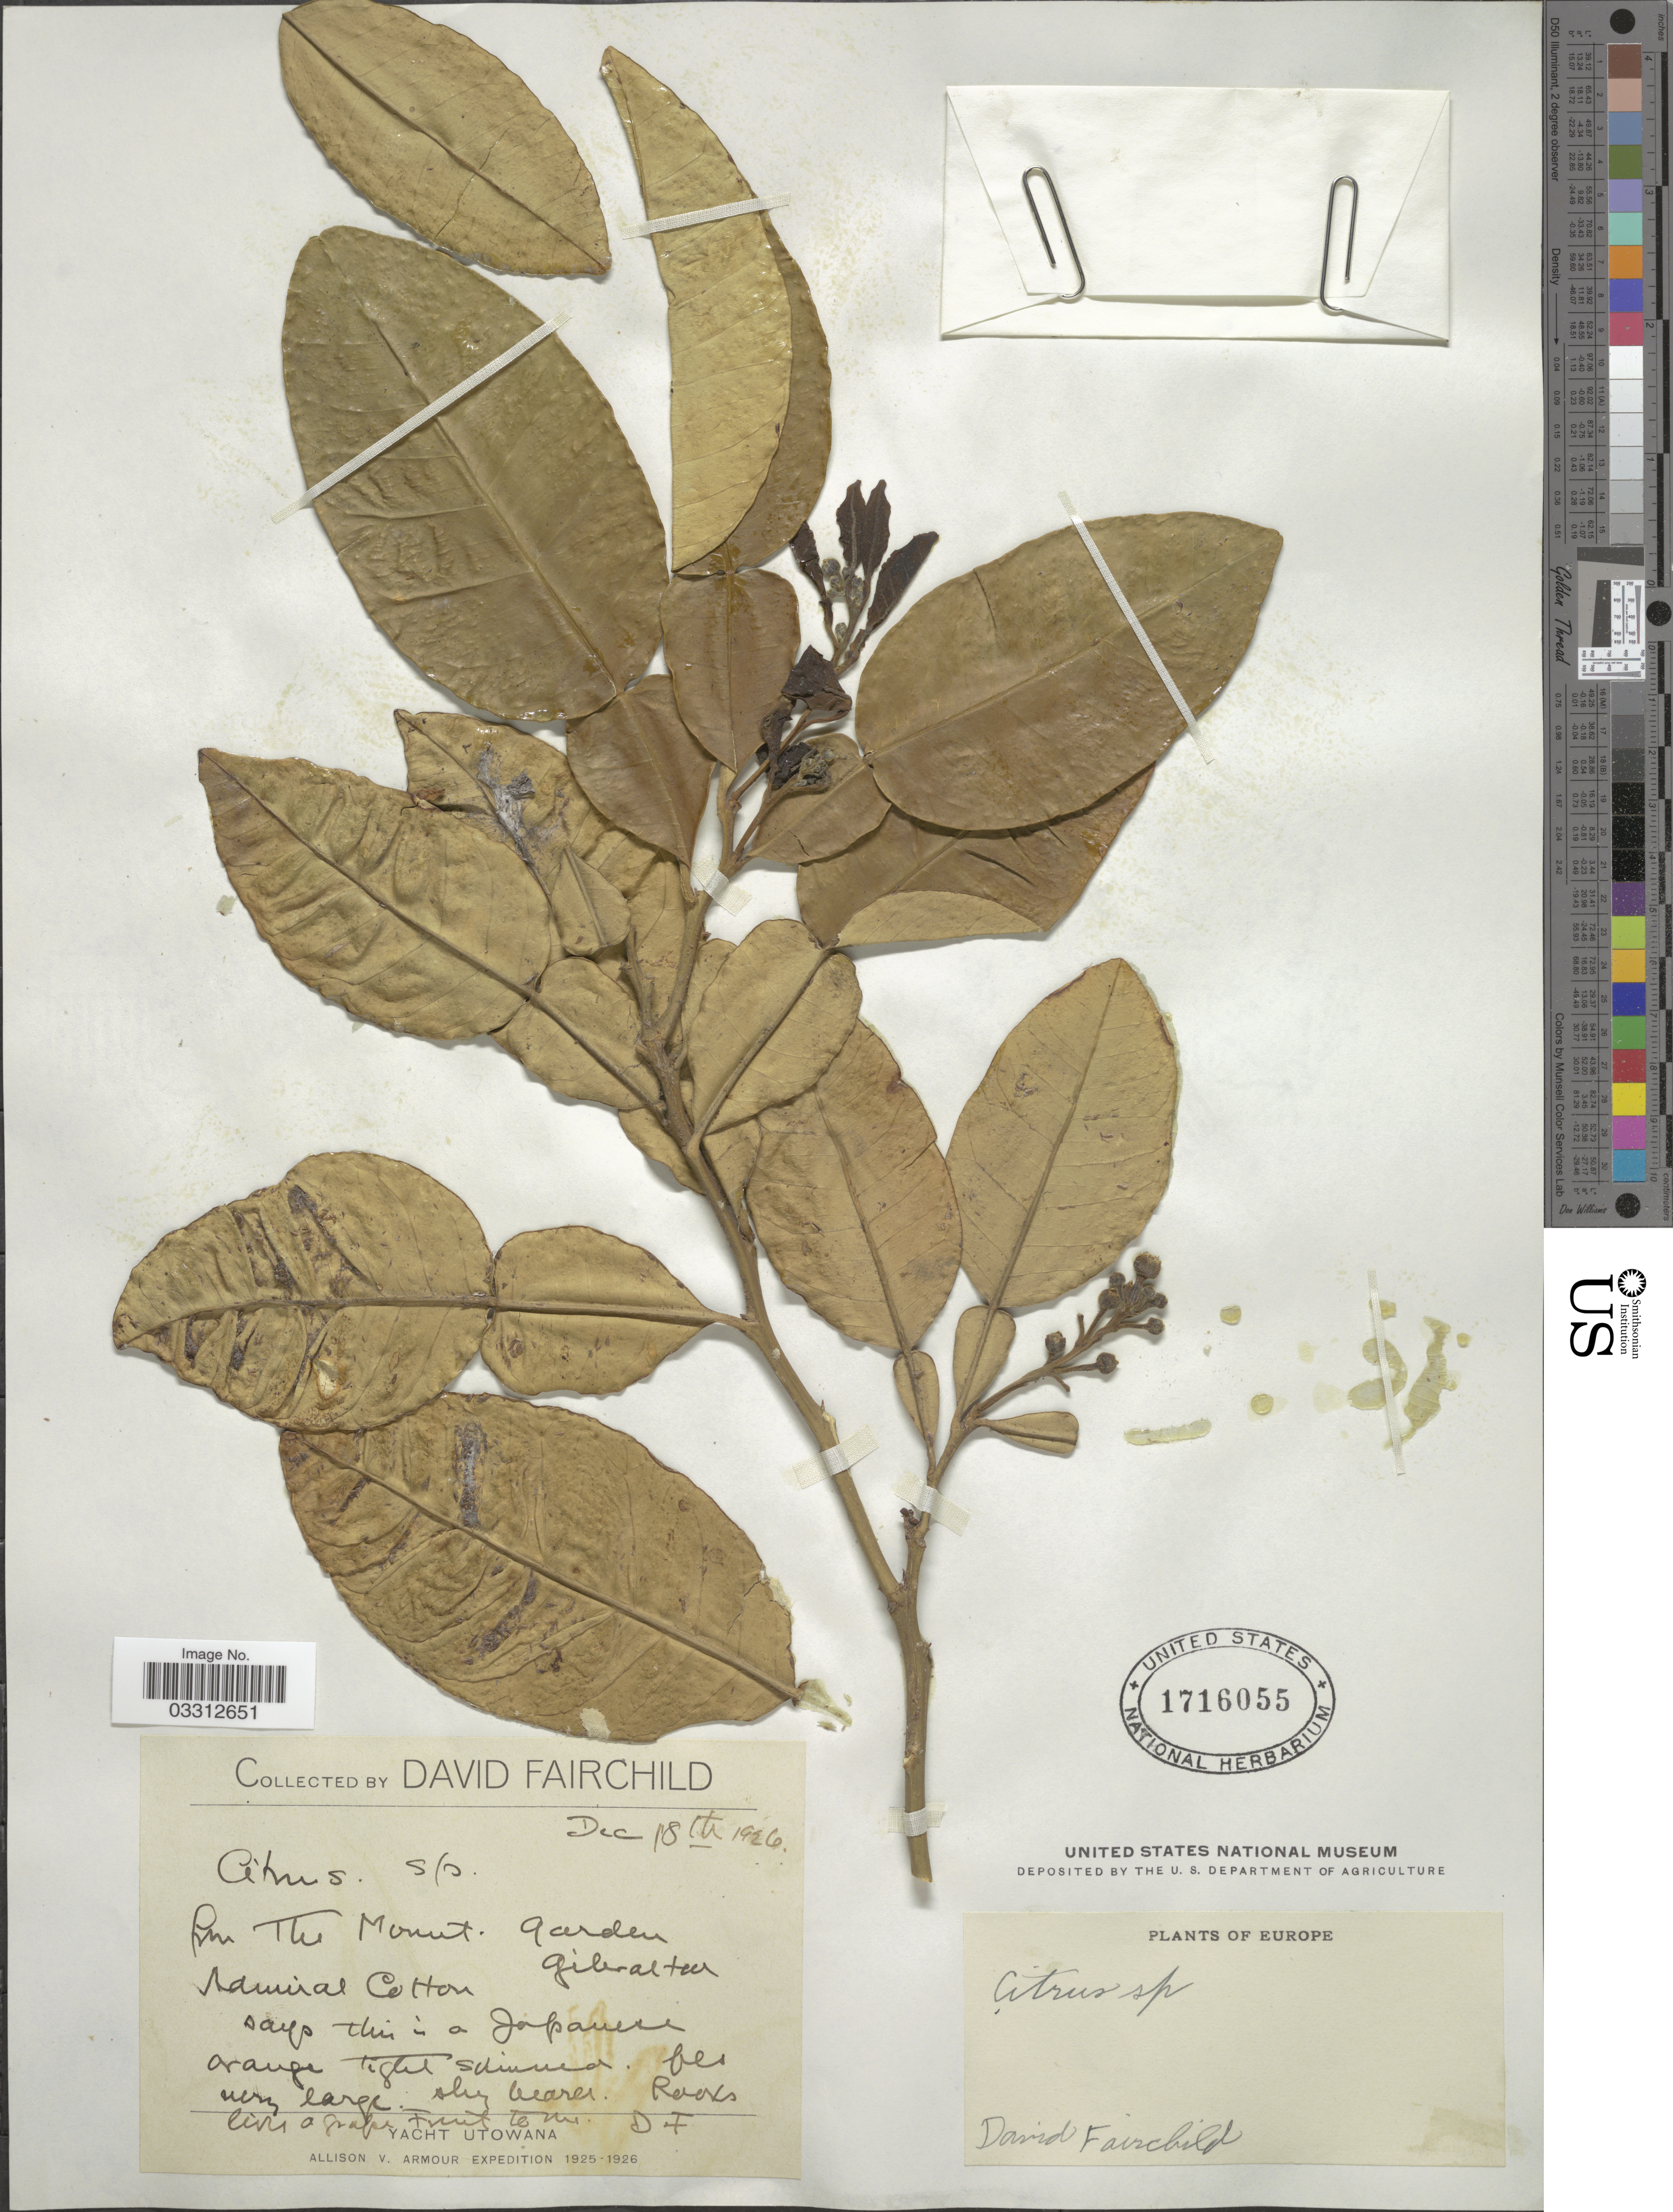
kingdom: Plantae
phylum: Tracheophyta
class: Magnoliopsida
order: Sapindales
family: Rutaceae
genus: Citrus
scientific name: Citrus sp.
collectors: D. Fairchild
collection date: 1926-12-18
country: Gibraltar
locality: Europe, Pin [interpreted] The Mount.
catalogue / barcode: US 1716055